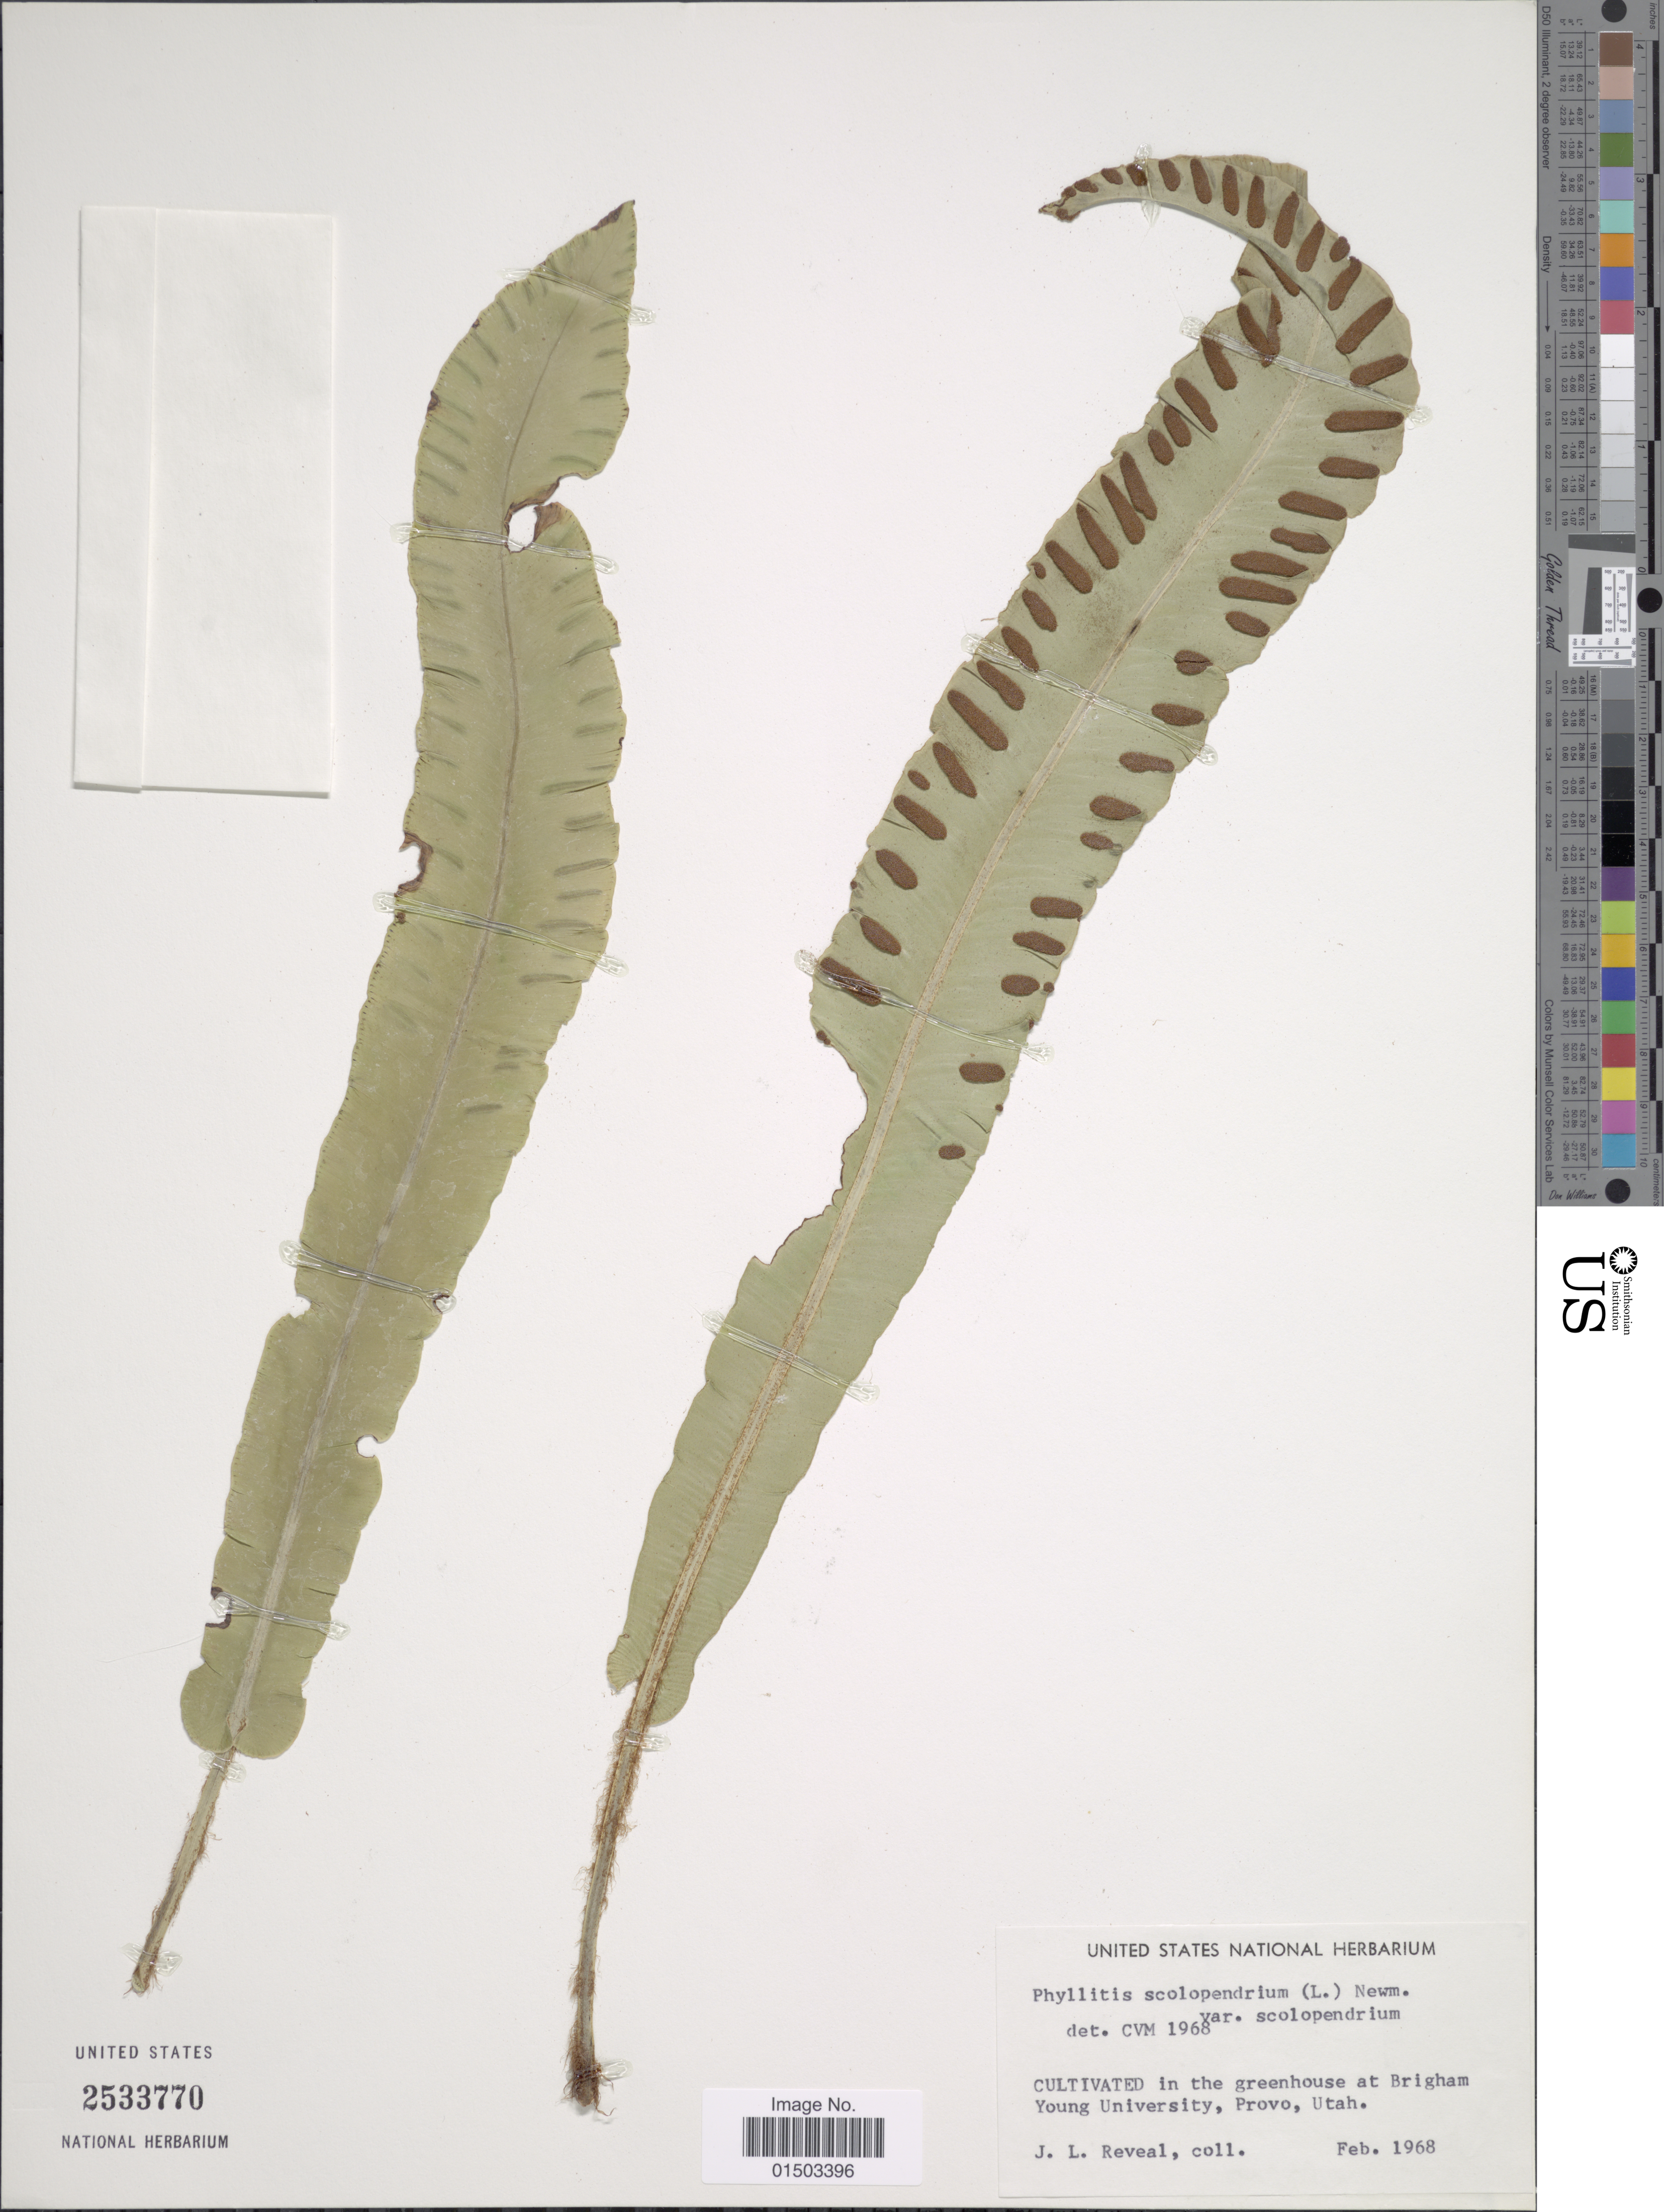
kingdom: Plantae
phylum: Tracheophyta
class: Polypodiopsida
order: Polypodiales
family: Aspleniaceae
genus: Hymenasplenium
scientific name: Hymenasplenium sp.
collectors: J. L. Reveal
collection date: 1968-02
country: United States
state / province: Utah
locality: Cultivated in the greenhouse at Brigham Young University, Provo, Utah.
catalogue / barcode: US 2533770